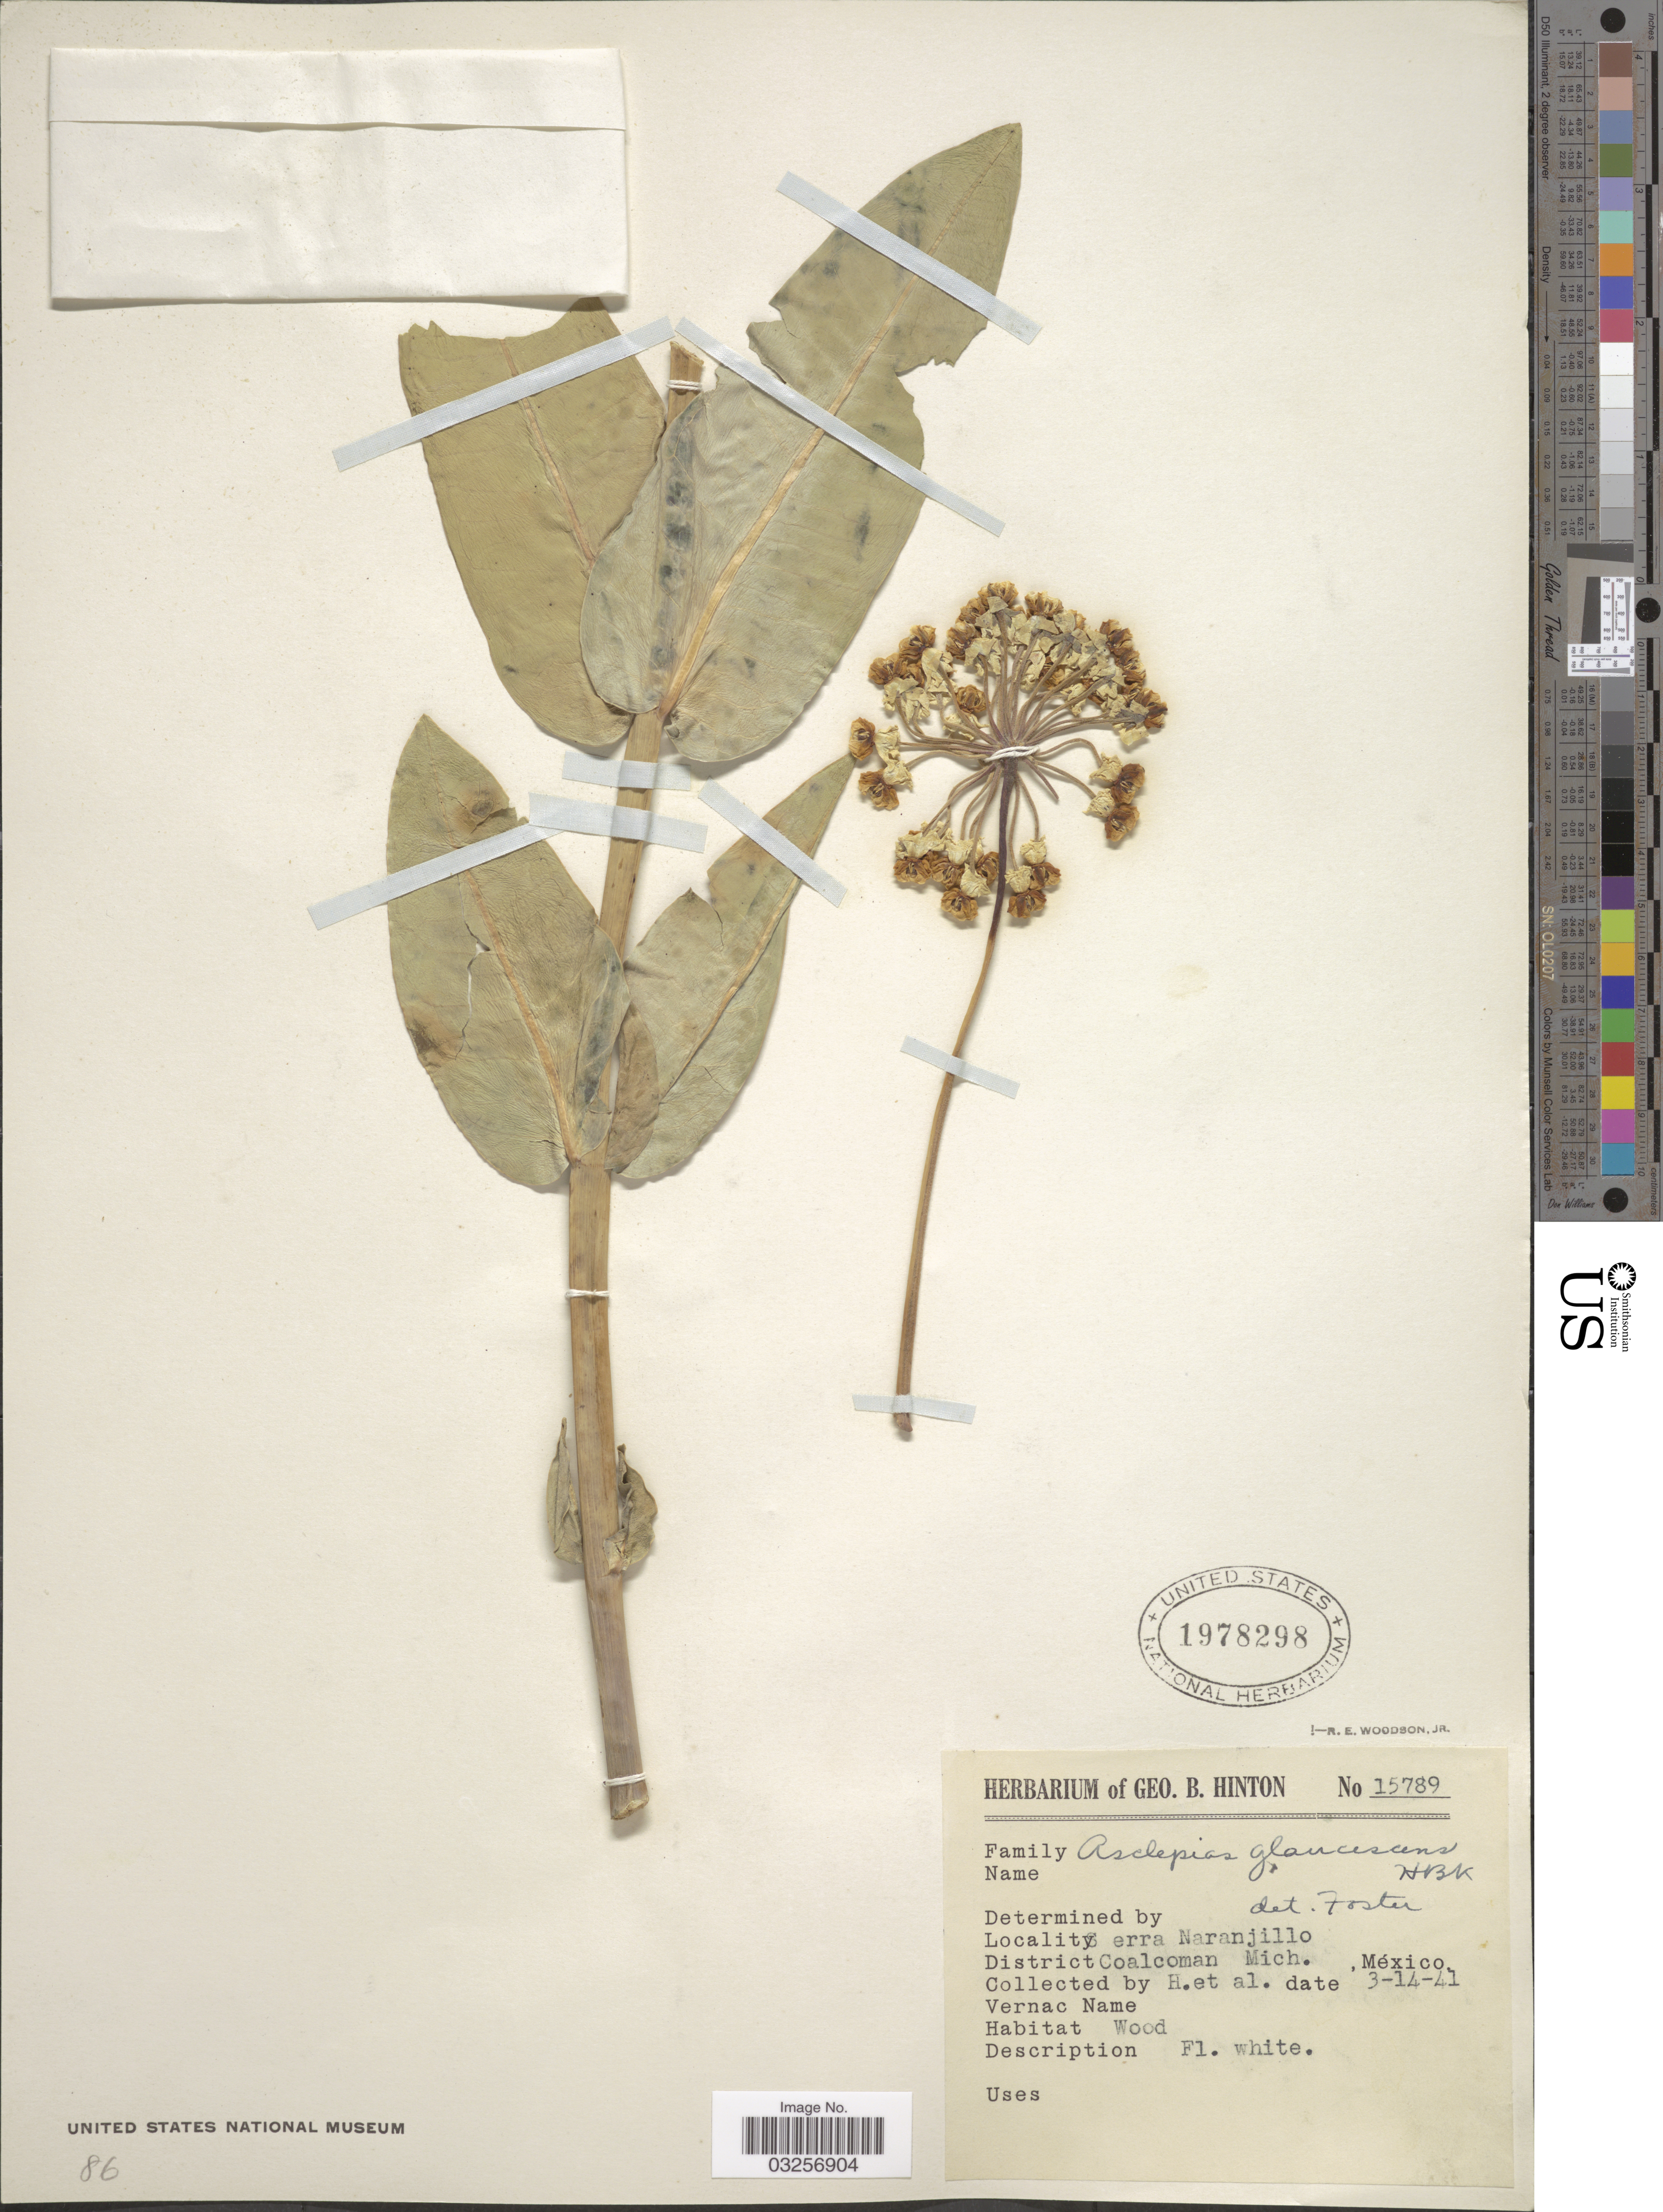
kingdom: Plantae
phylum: Tracheophyta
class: Magnoliopsida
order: Gentianales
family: Apocynaceae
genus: Asclepias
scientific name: Asclepias glaucescens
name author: Kunth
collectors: G. B. Hinton & et al.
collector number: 15789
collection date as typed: Transcribed d/m/y: 14/3/41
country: Mexico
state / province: Michoacán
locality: Serra Naranjillo. District Coalcoman.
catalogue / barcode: US 1978298